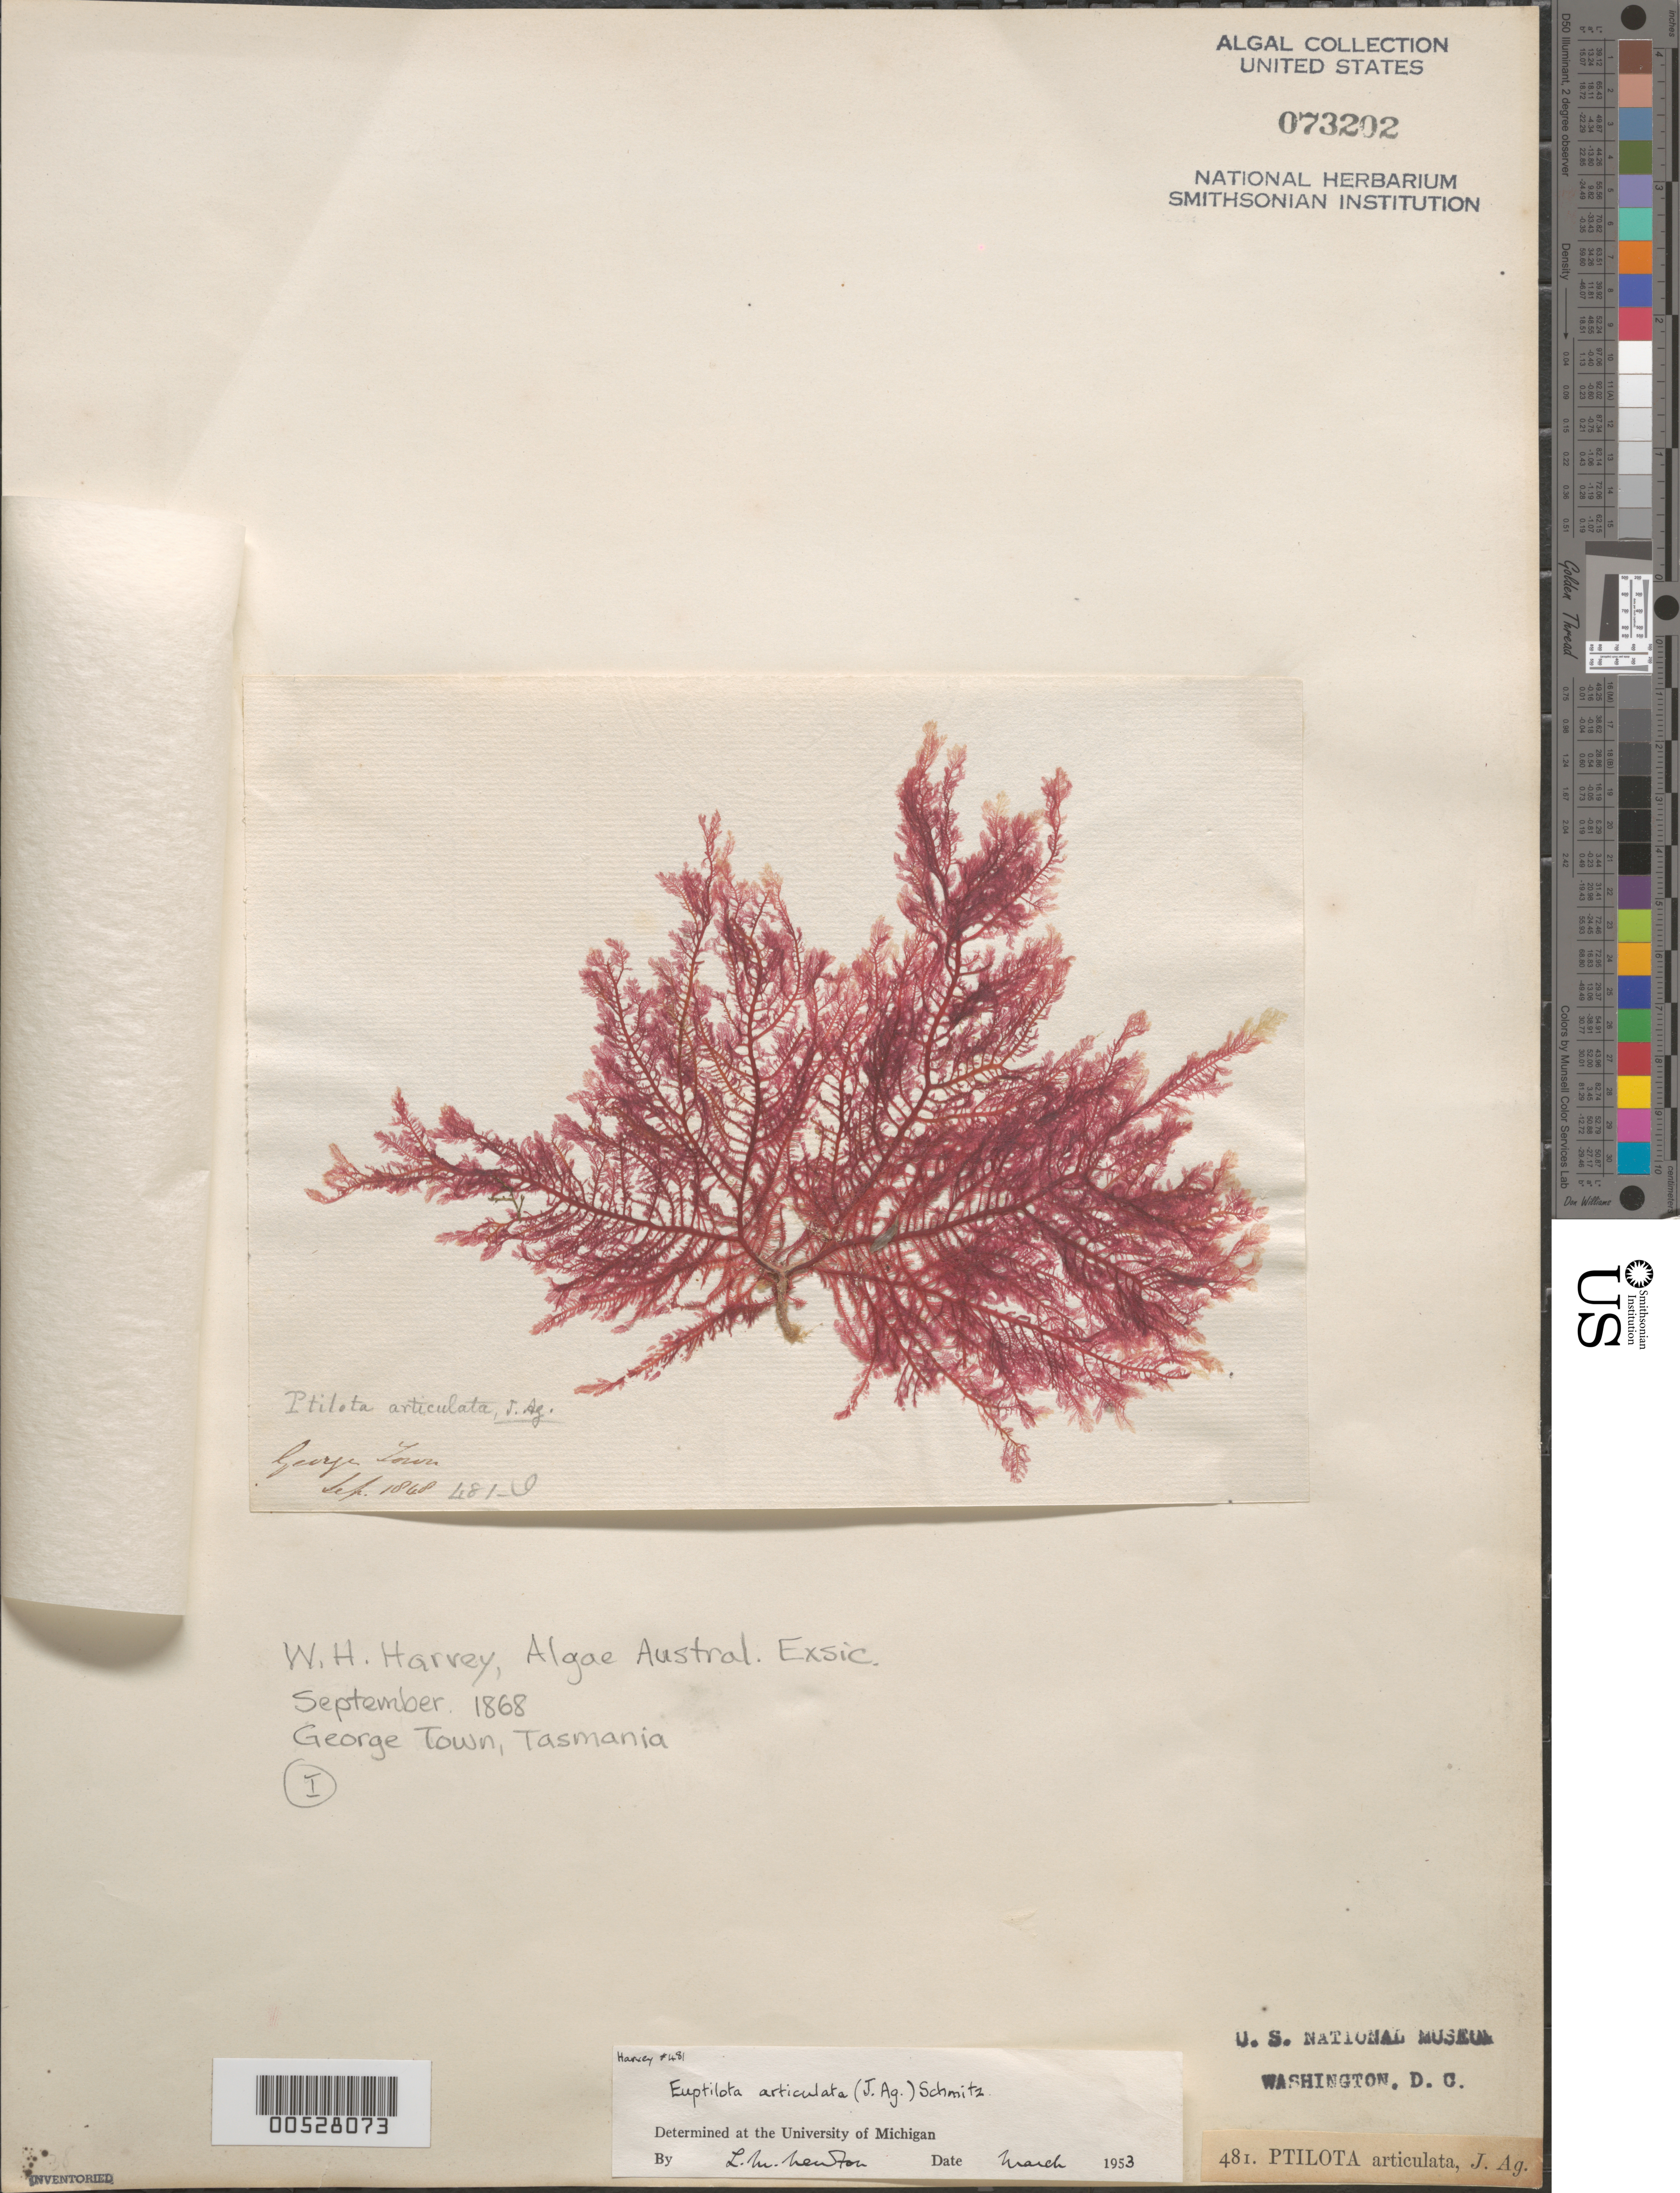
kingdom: Plantae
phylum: Rhodophyta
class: Florideophyceae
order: Ceramiales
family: Callithamniaceae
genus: Euptilota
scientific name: Euptilota articulata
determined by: Newton, Linda M.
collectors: W. Harvey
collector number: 481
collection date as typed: Sep 1868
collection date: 1868-09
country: Australia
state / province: Tasmania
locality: George Town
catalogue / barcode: US 73202